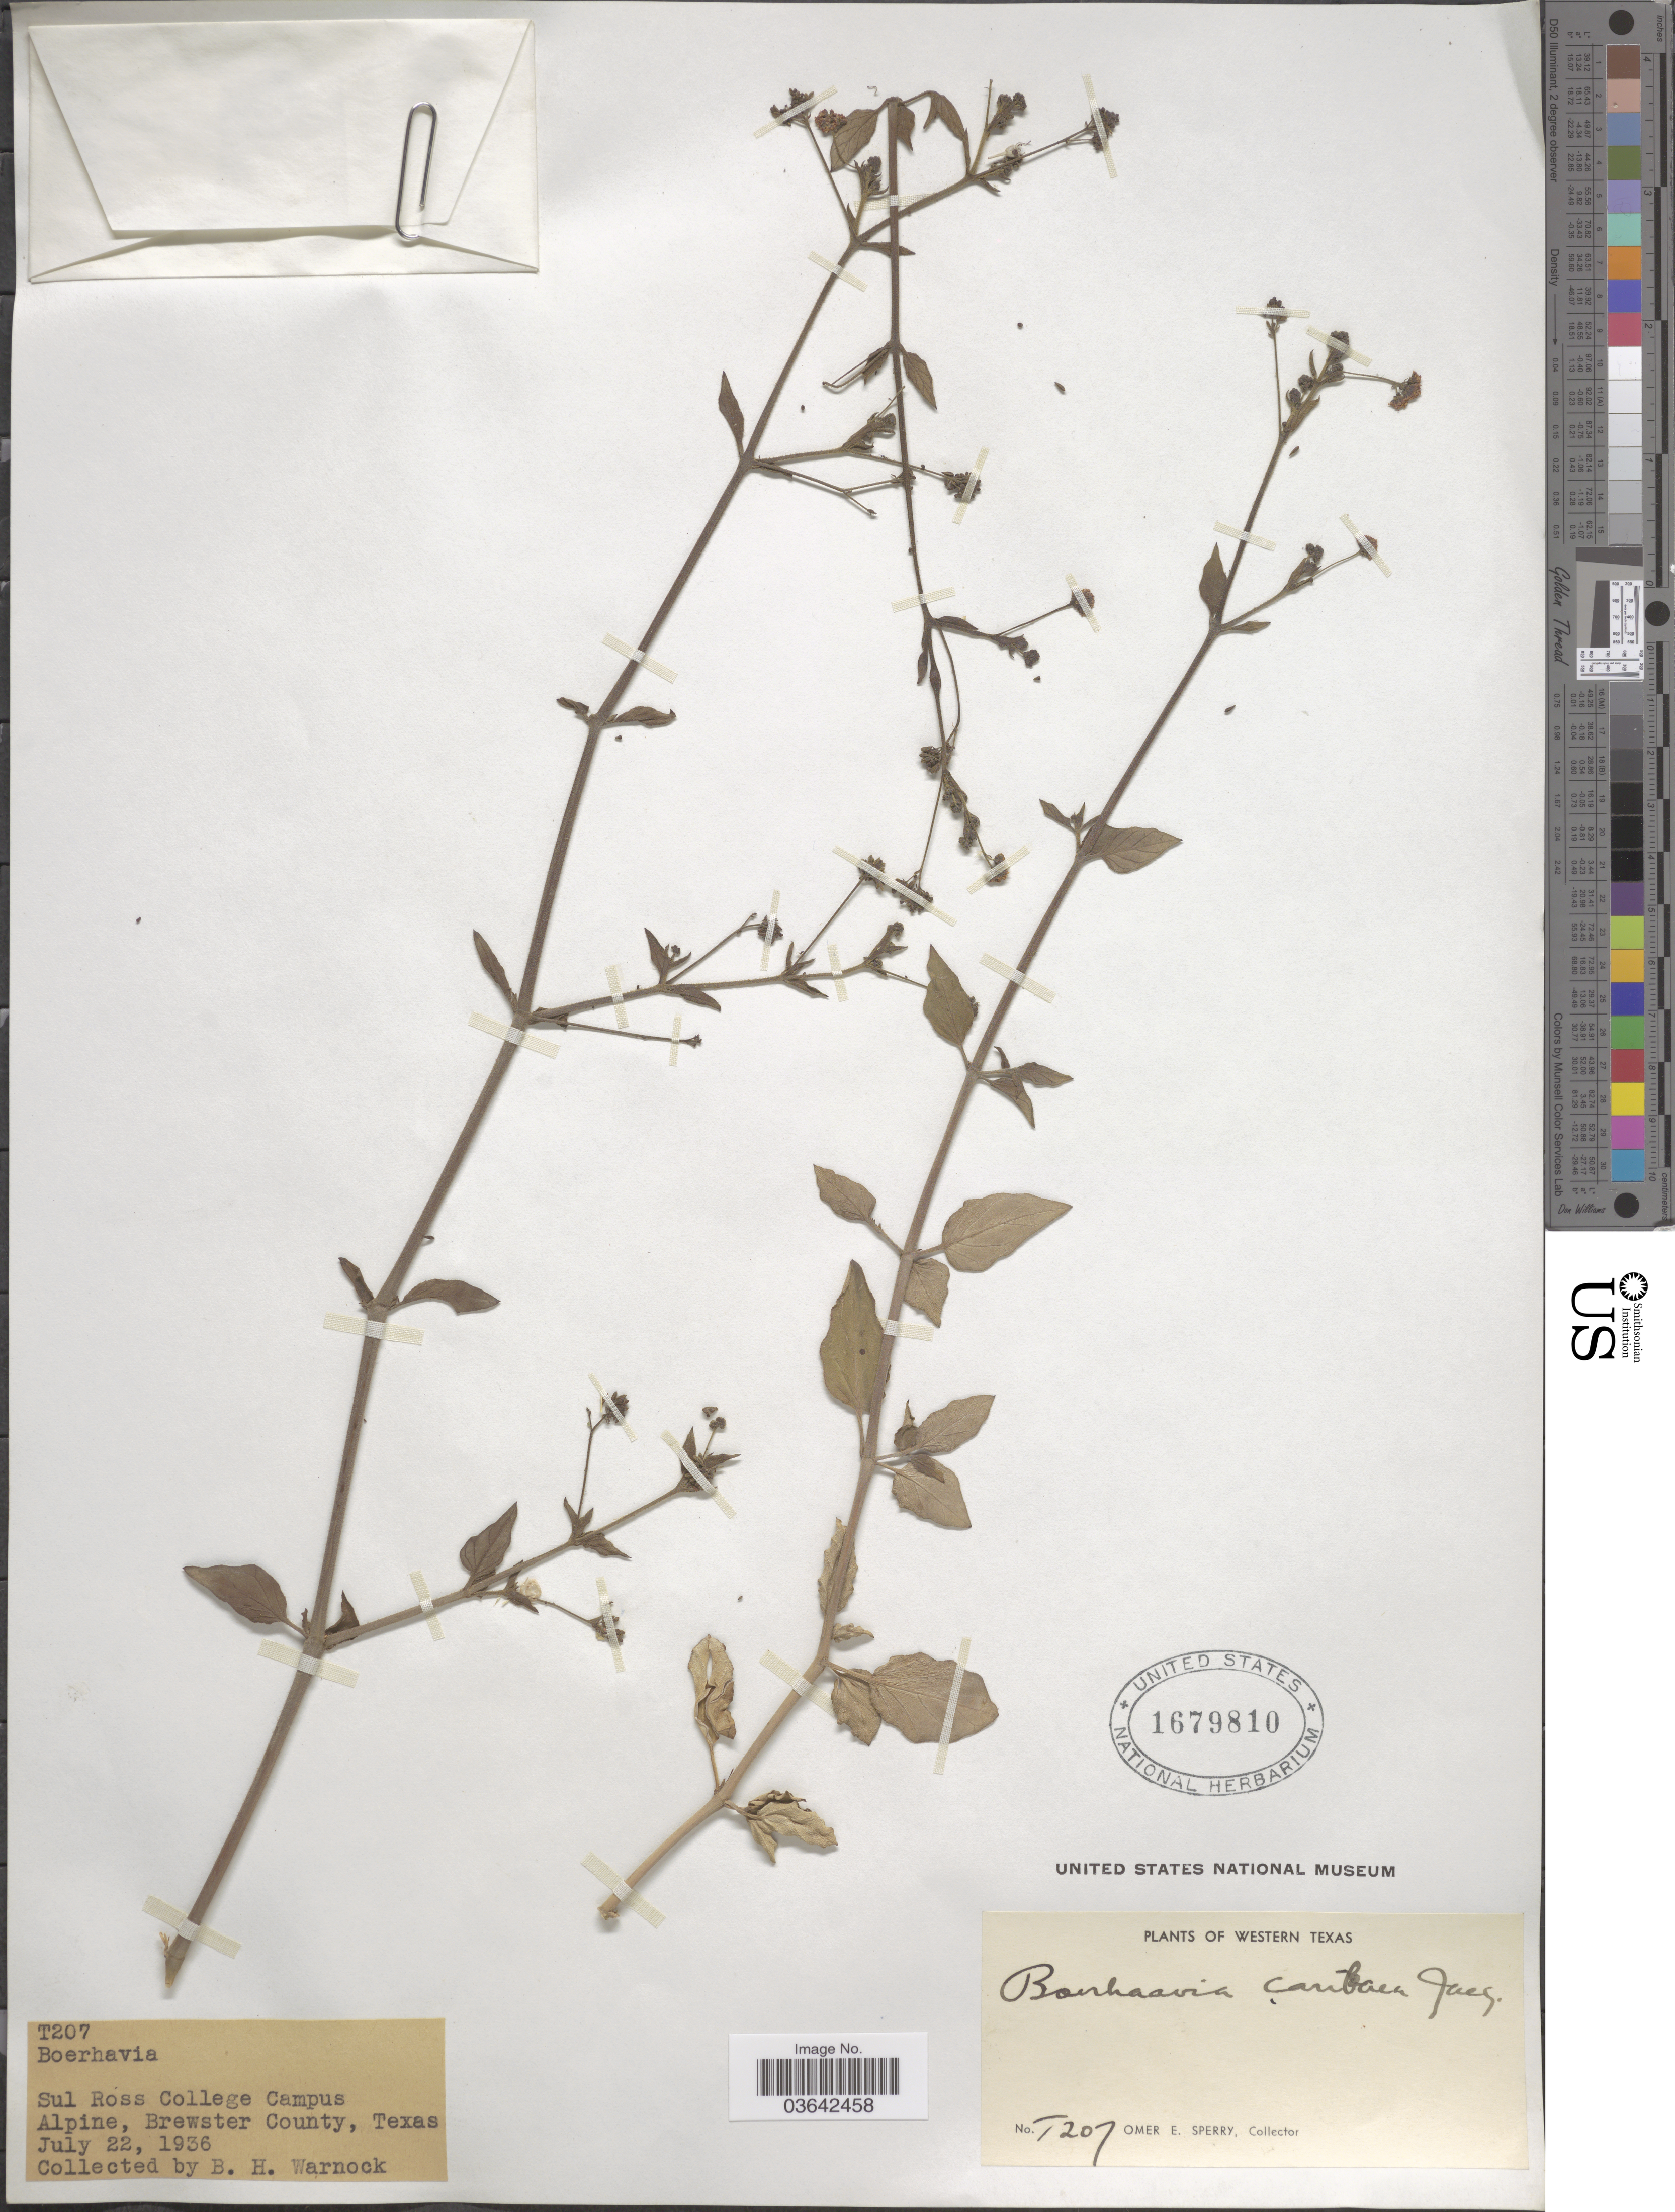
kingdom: Plantae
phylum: Tracheophyta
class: Magnoliopsida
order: Caryophyllales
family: Nyctaginaceae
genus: Boerhavia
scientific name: Boerhavia coccinea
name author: Mill.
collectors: B. H. Warnock & O. E. Sperry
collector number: T207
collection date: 1936-07-22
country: United States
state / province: Texas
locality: Sul Ross College Campus. Alpine, Brewster County. Western Texas.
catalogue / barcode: US 1679810